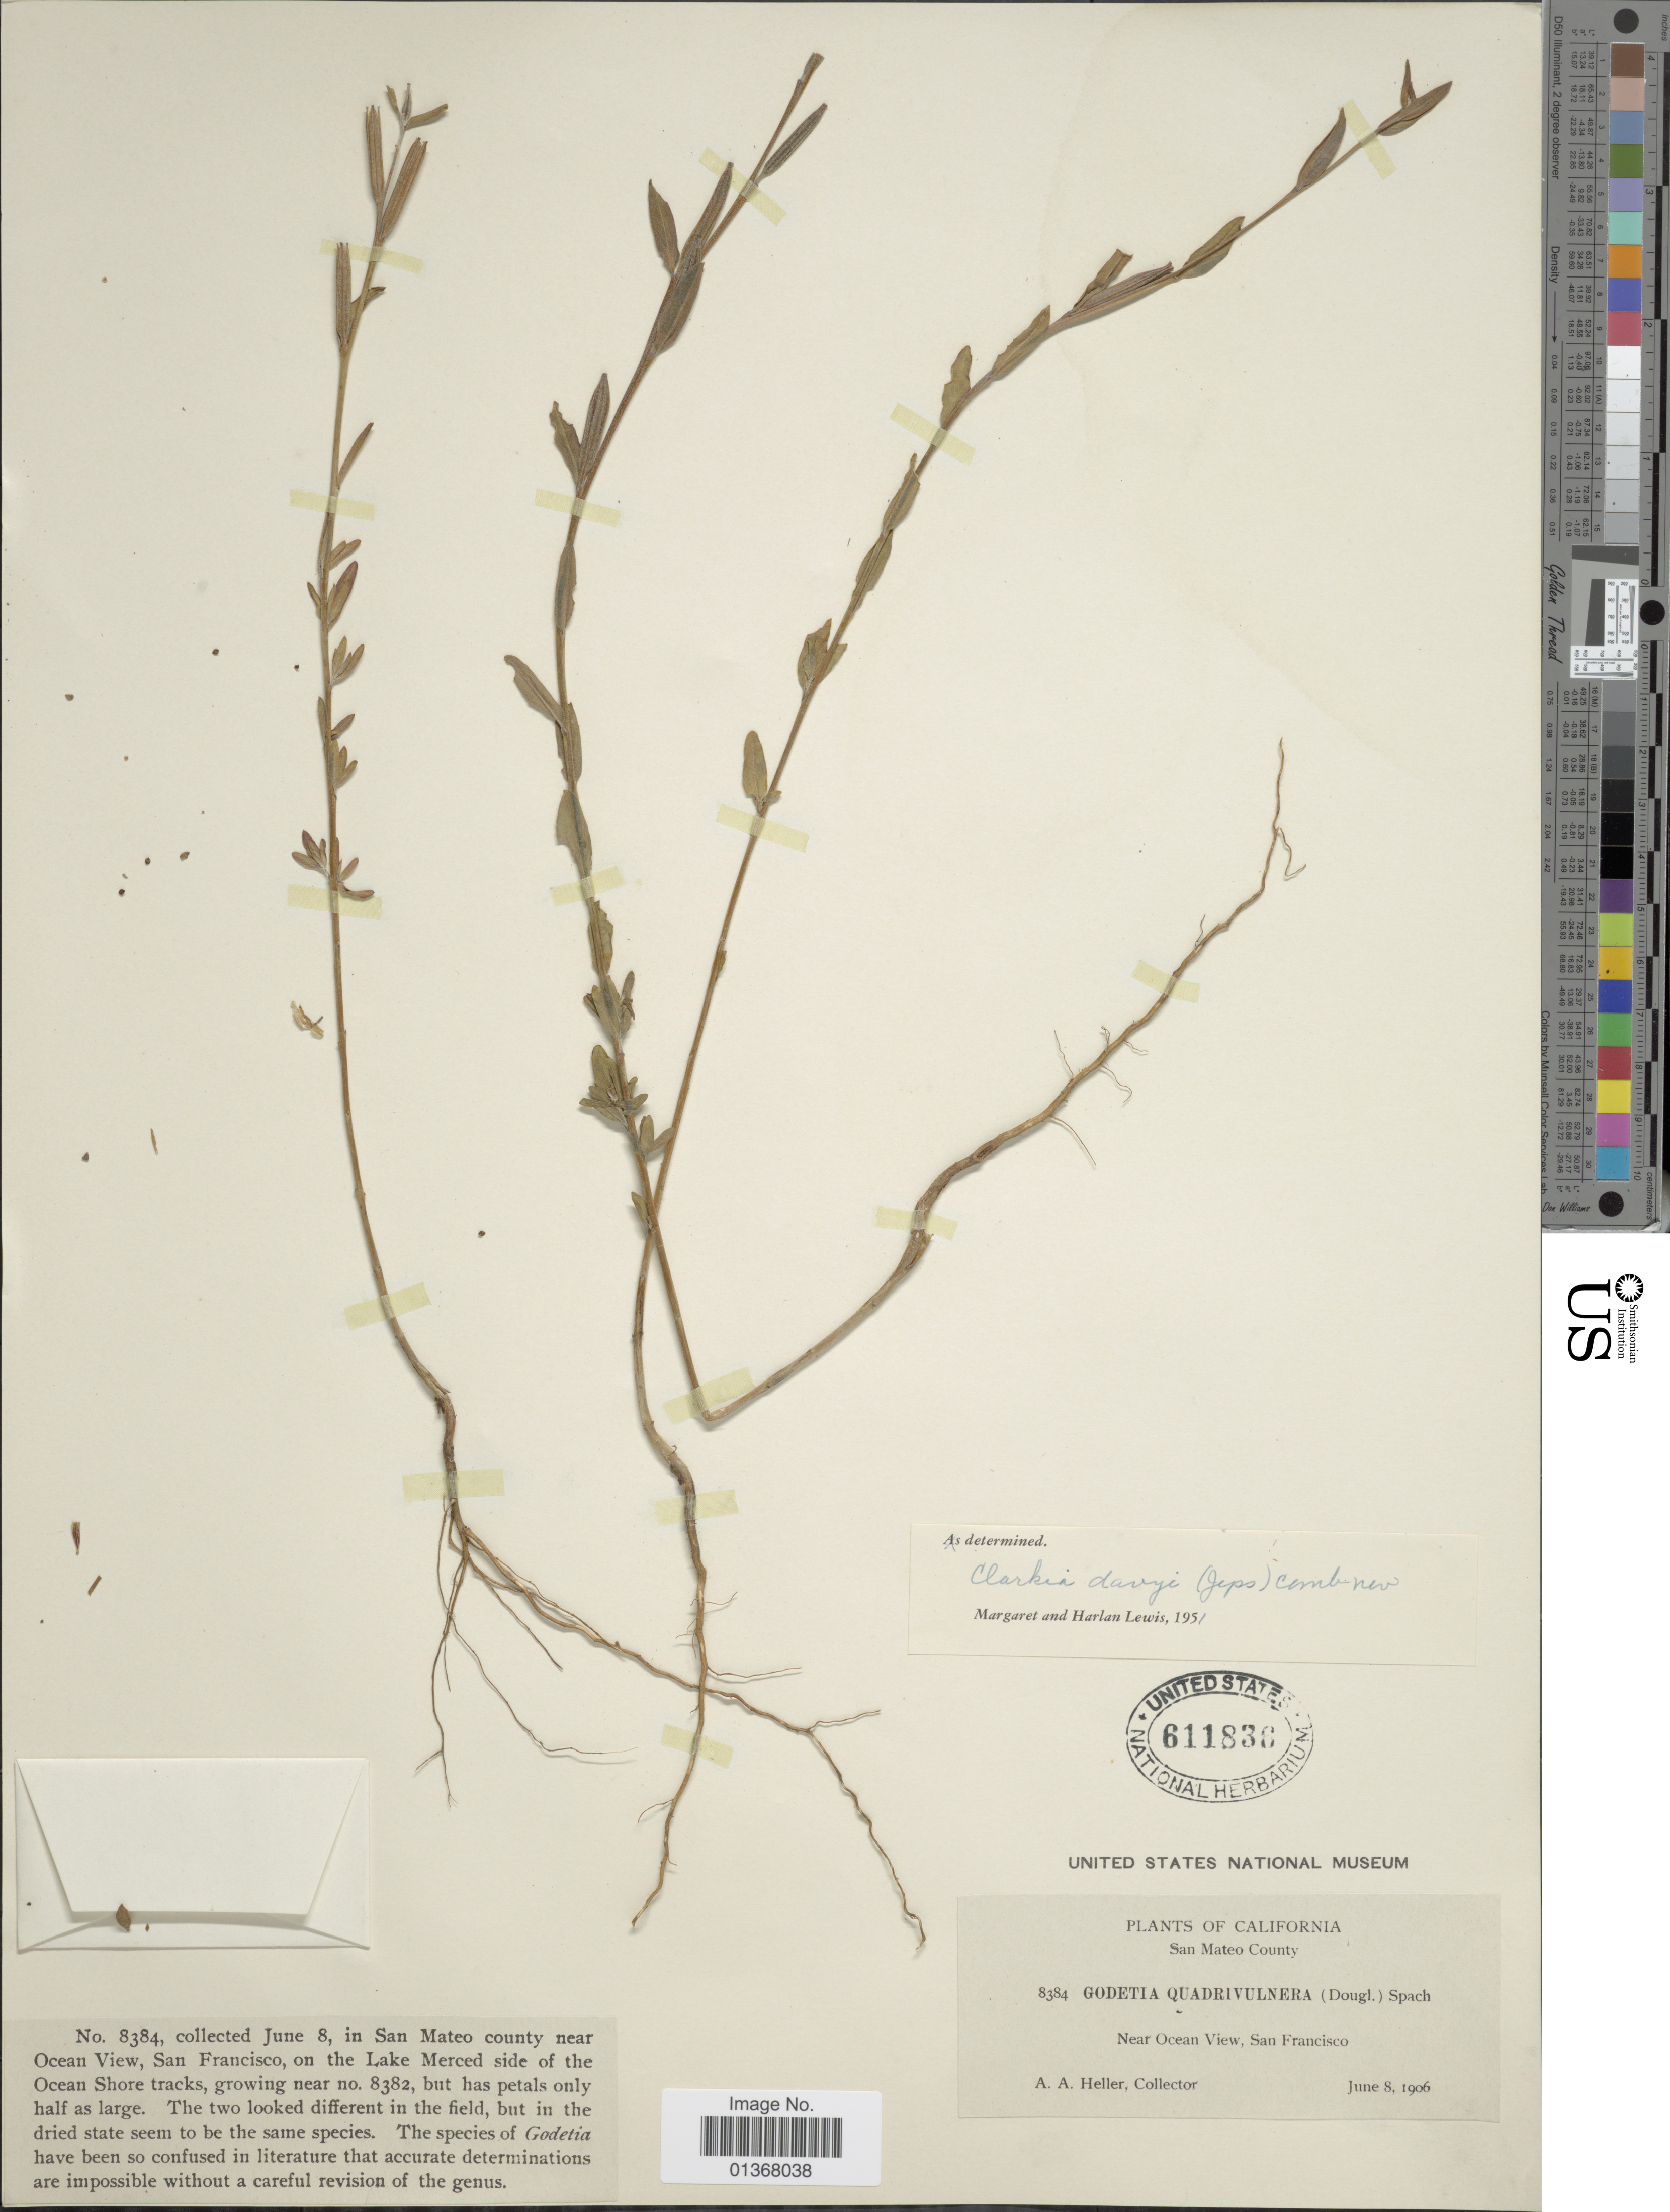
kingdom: Plantae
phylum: Tracheophyta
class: Magnoliopsida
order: Myrtales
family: Onagraceae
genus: Clarkia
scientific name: Clarkia davyi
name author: (Jeps.) F. H. Lewis & M.E. Lewis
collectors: A. A. Heller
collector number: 8384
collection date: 1906-06-08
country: United States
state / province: California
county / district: San Mateo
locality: San Mateo County, Near Ocean View, San Francisco. On the Lake Merced side of the Ocean Shore tracks.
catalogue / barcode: US 611836